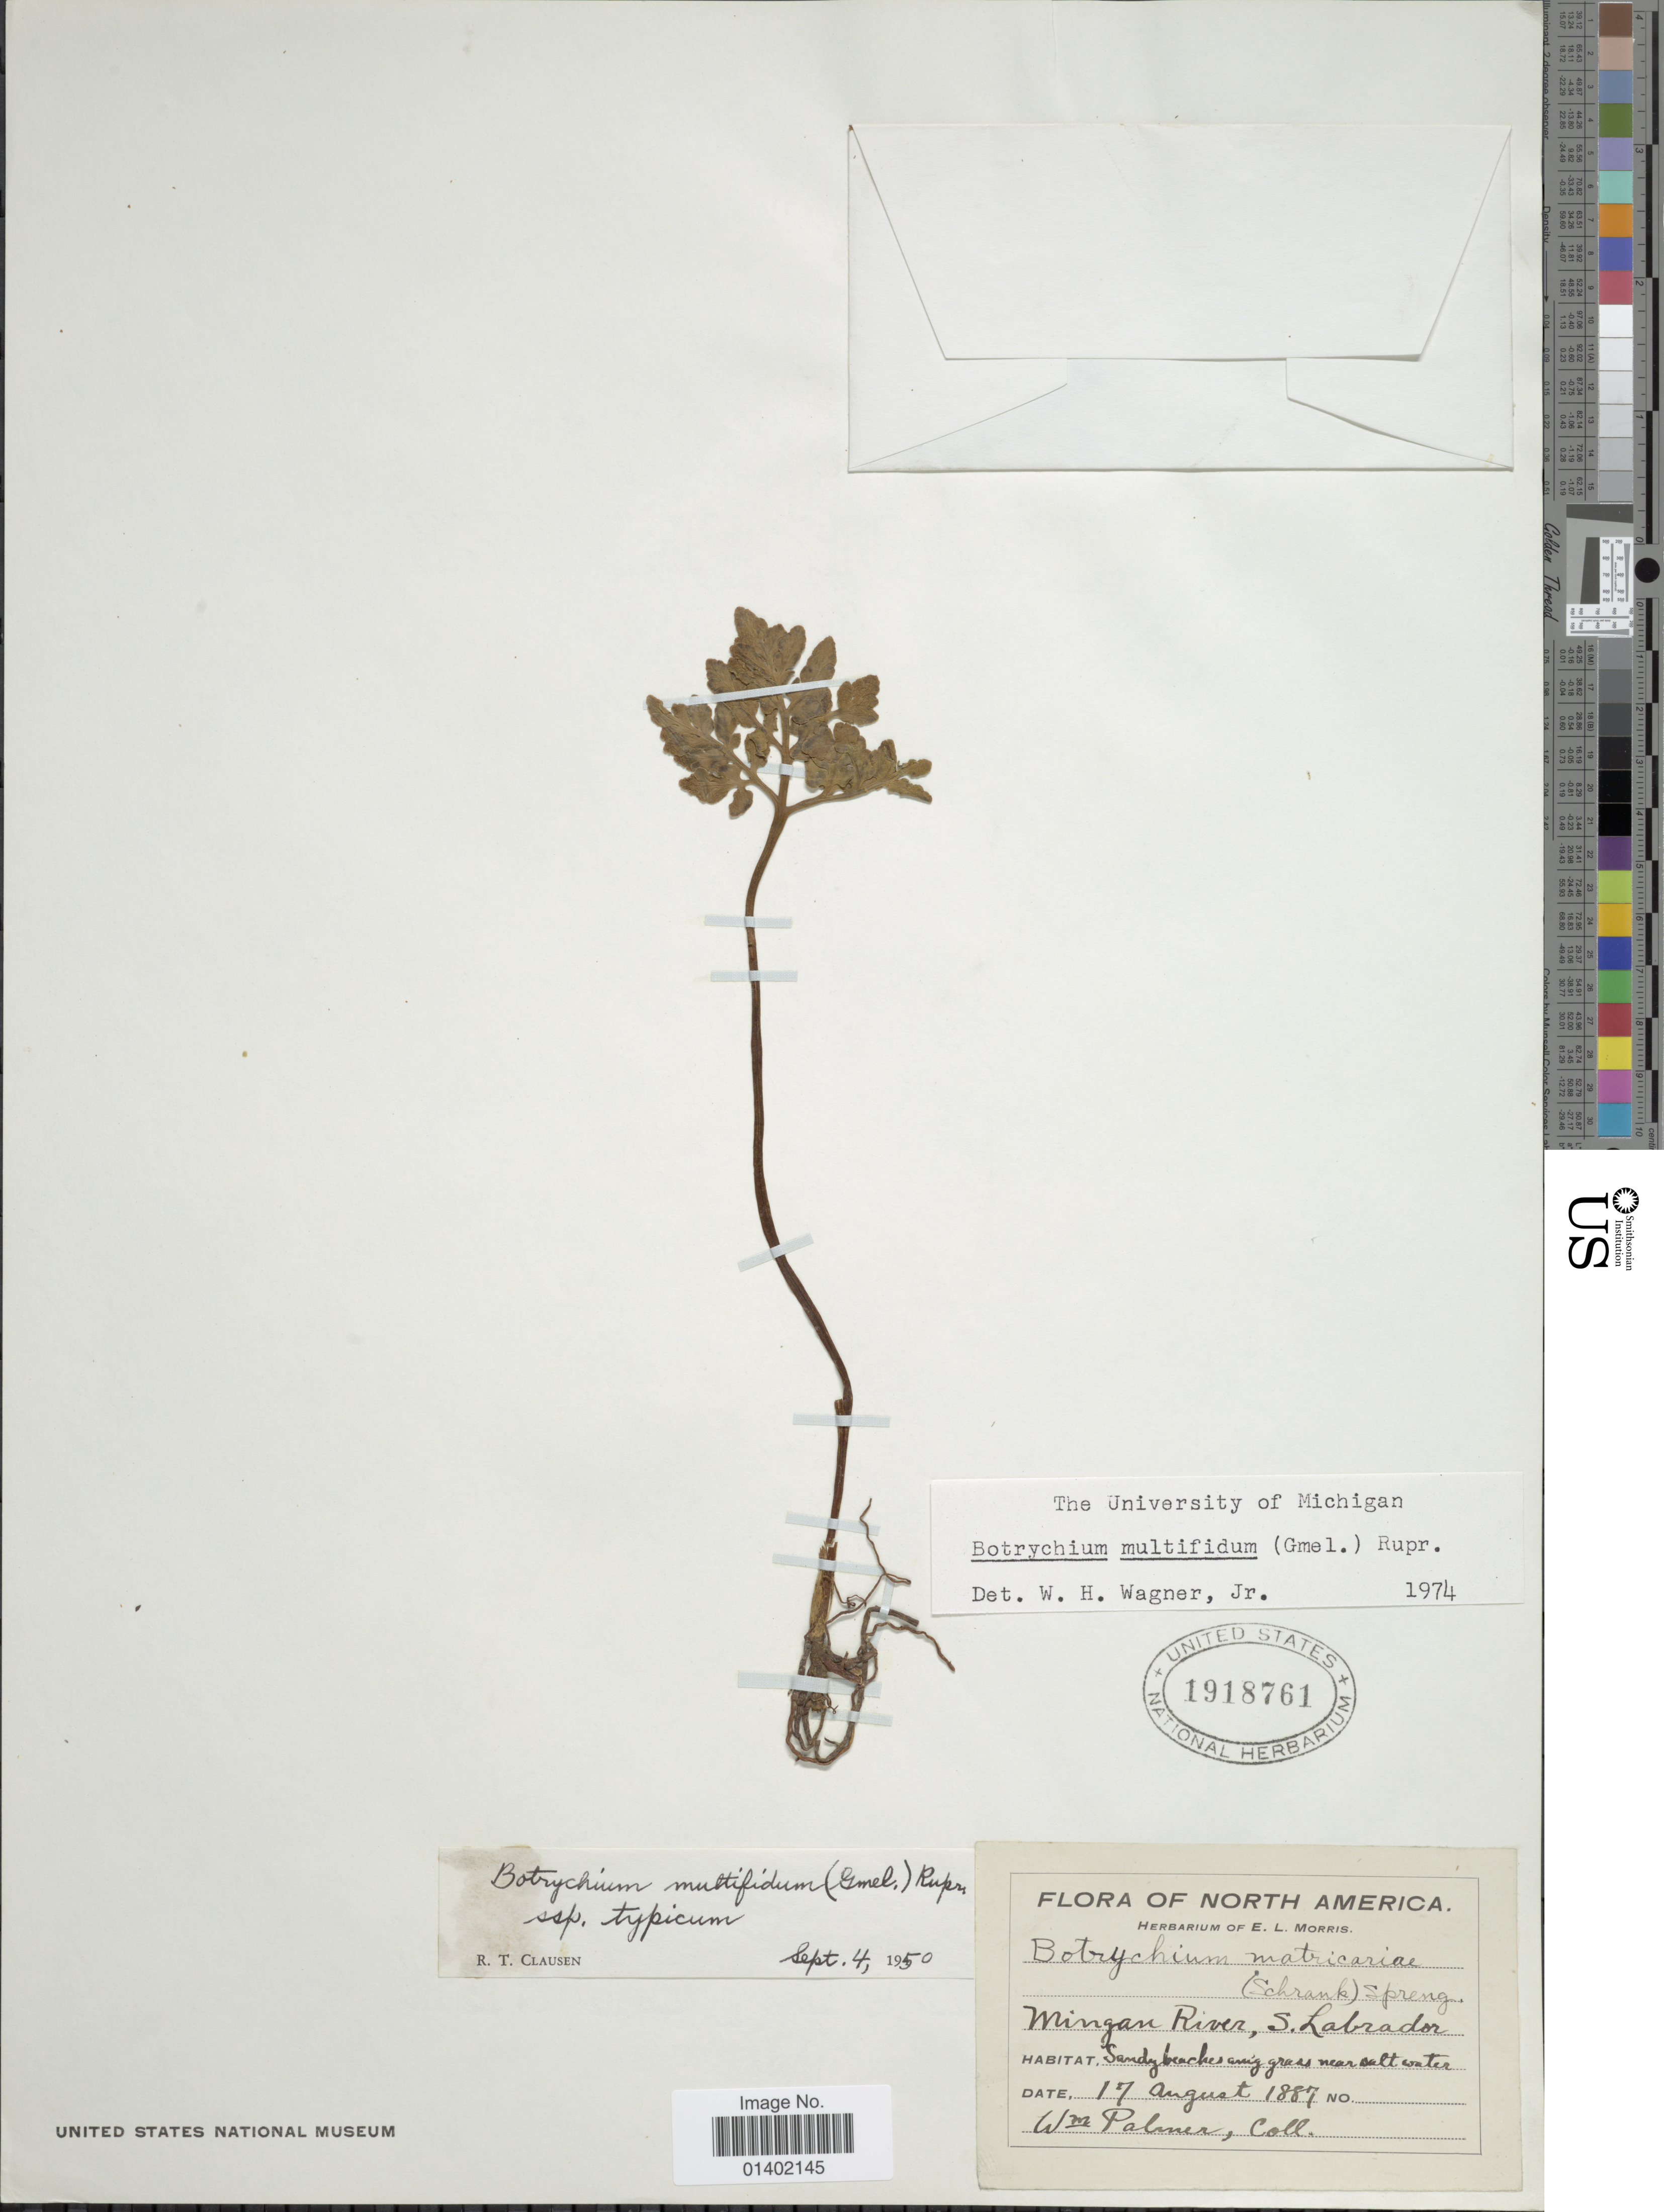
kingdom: Plantae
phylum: Tracheophyta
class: Polypodiopsida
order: Ophioglossales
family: Ophioglossaceae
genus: Botrychium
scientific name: Botrychium multifidum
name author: (J.F. Gmel.) Rupr.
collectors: W. M. Palmer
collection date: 1887-08-17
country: Canada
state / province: Newfoundland and Labrador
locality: North America, Minganriver, S. Labrador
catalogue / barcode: US 1918761